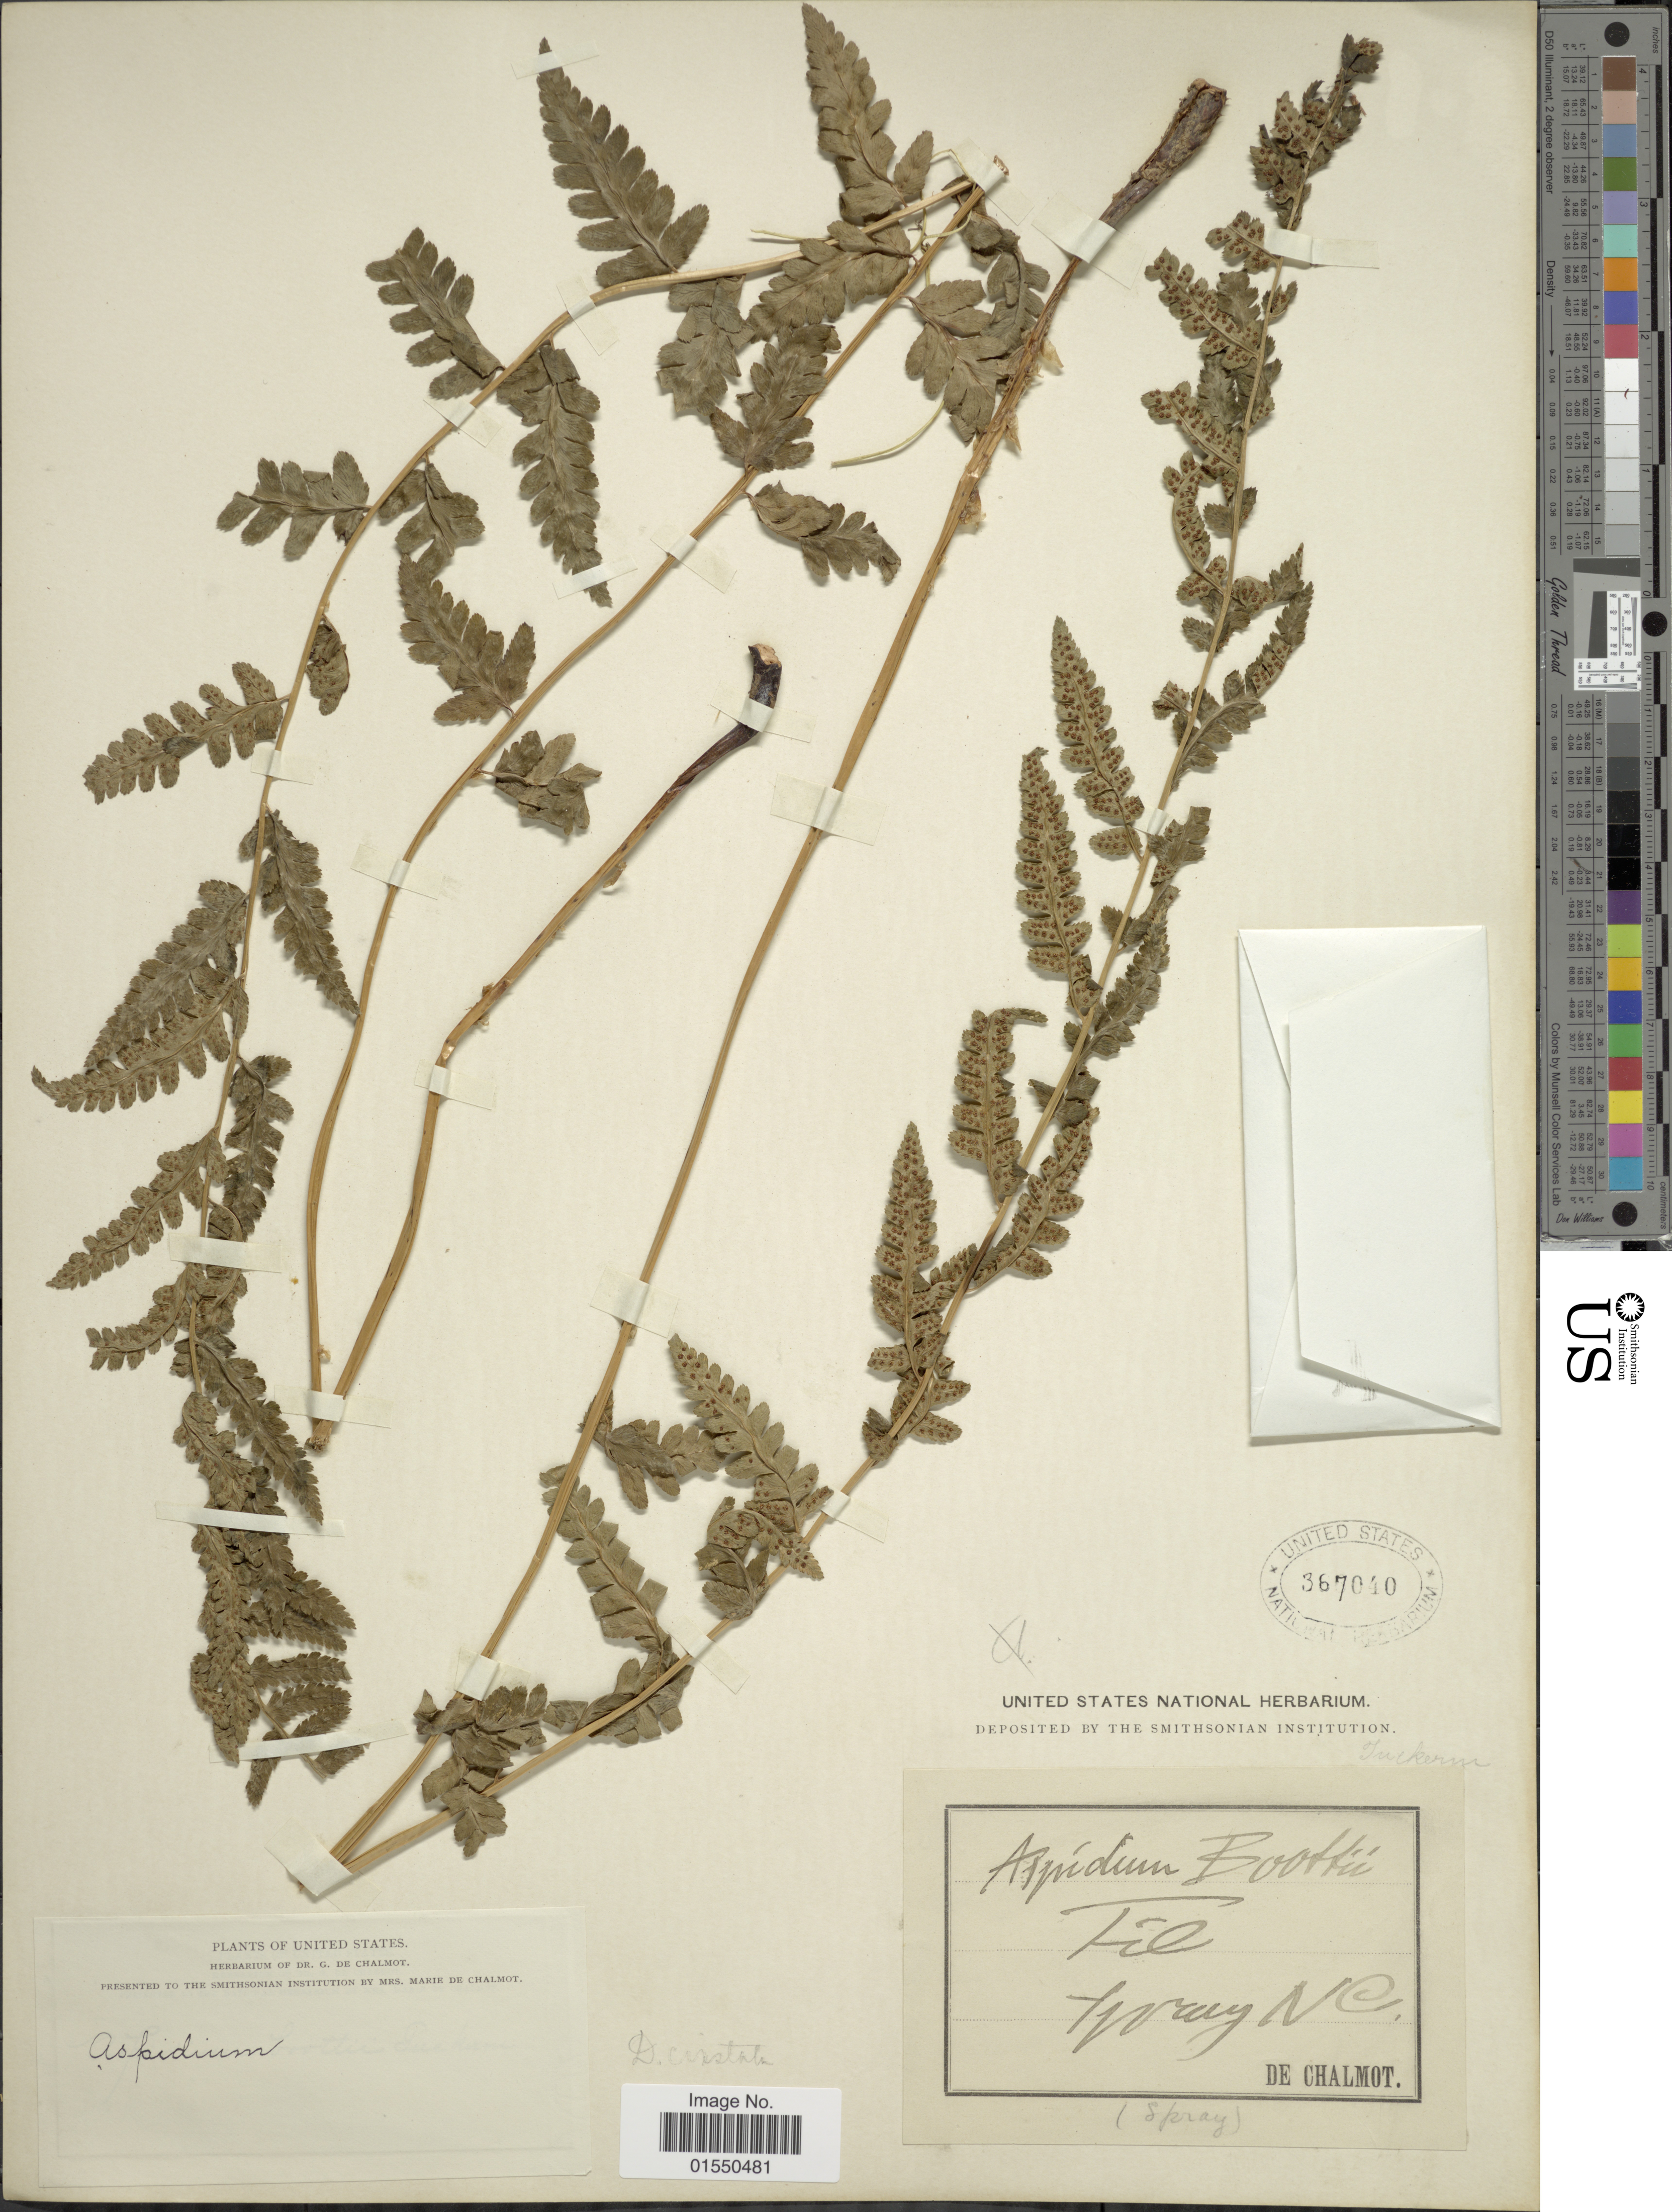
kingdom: Plantae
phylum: Tracheophyta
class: Polypodiopsida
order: Polypodiales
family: Dryopteridaceae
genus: Dryopteris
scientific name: Dryopteris cristata var. spinulosa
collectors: G. de Chalmot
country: United States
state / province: North Carolina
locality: Spray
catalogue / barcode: US 367040